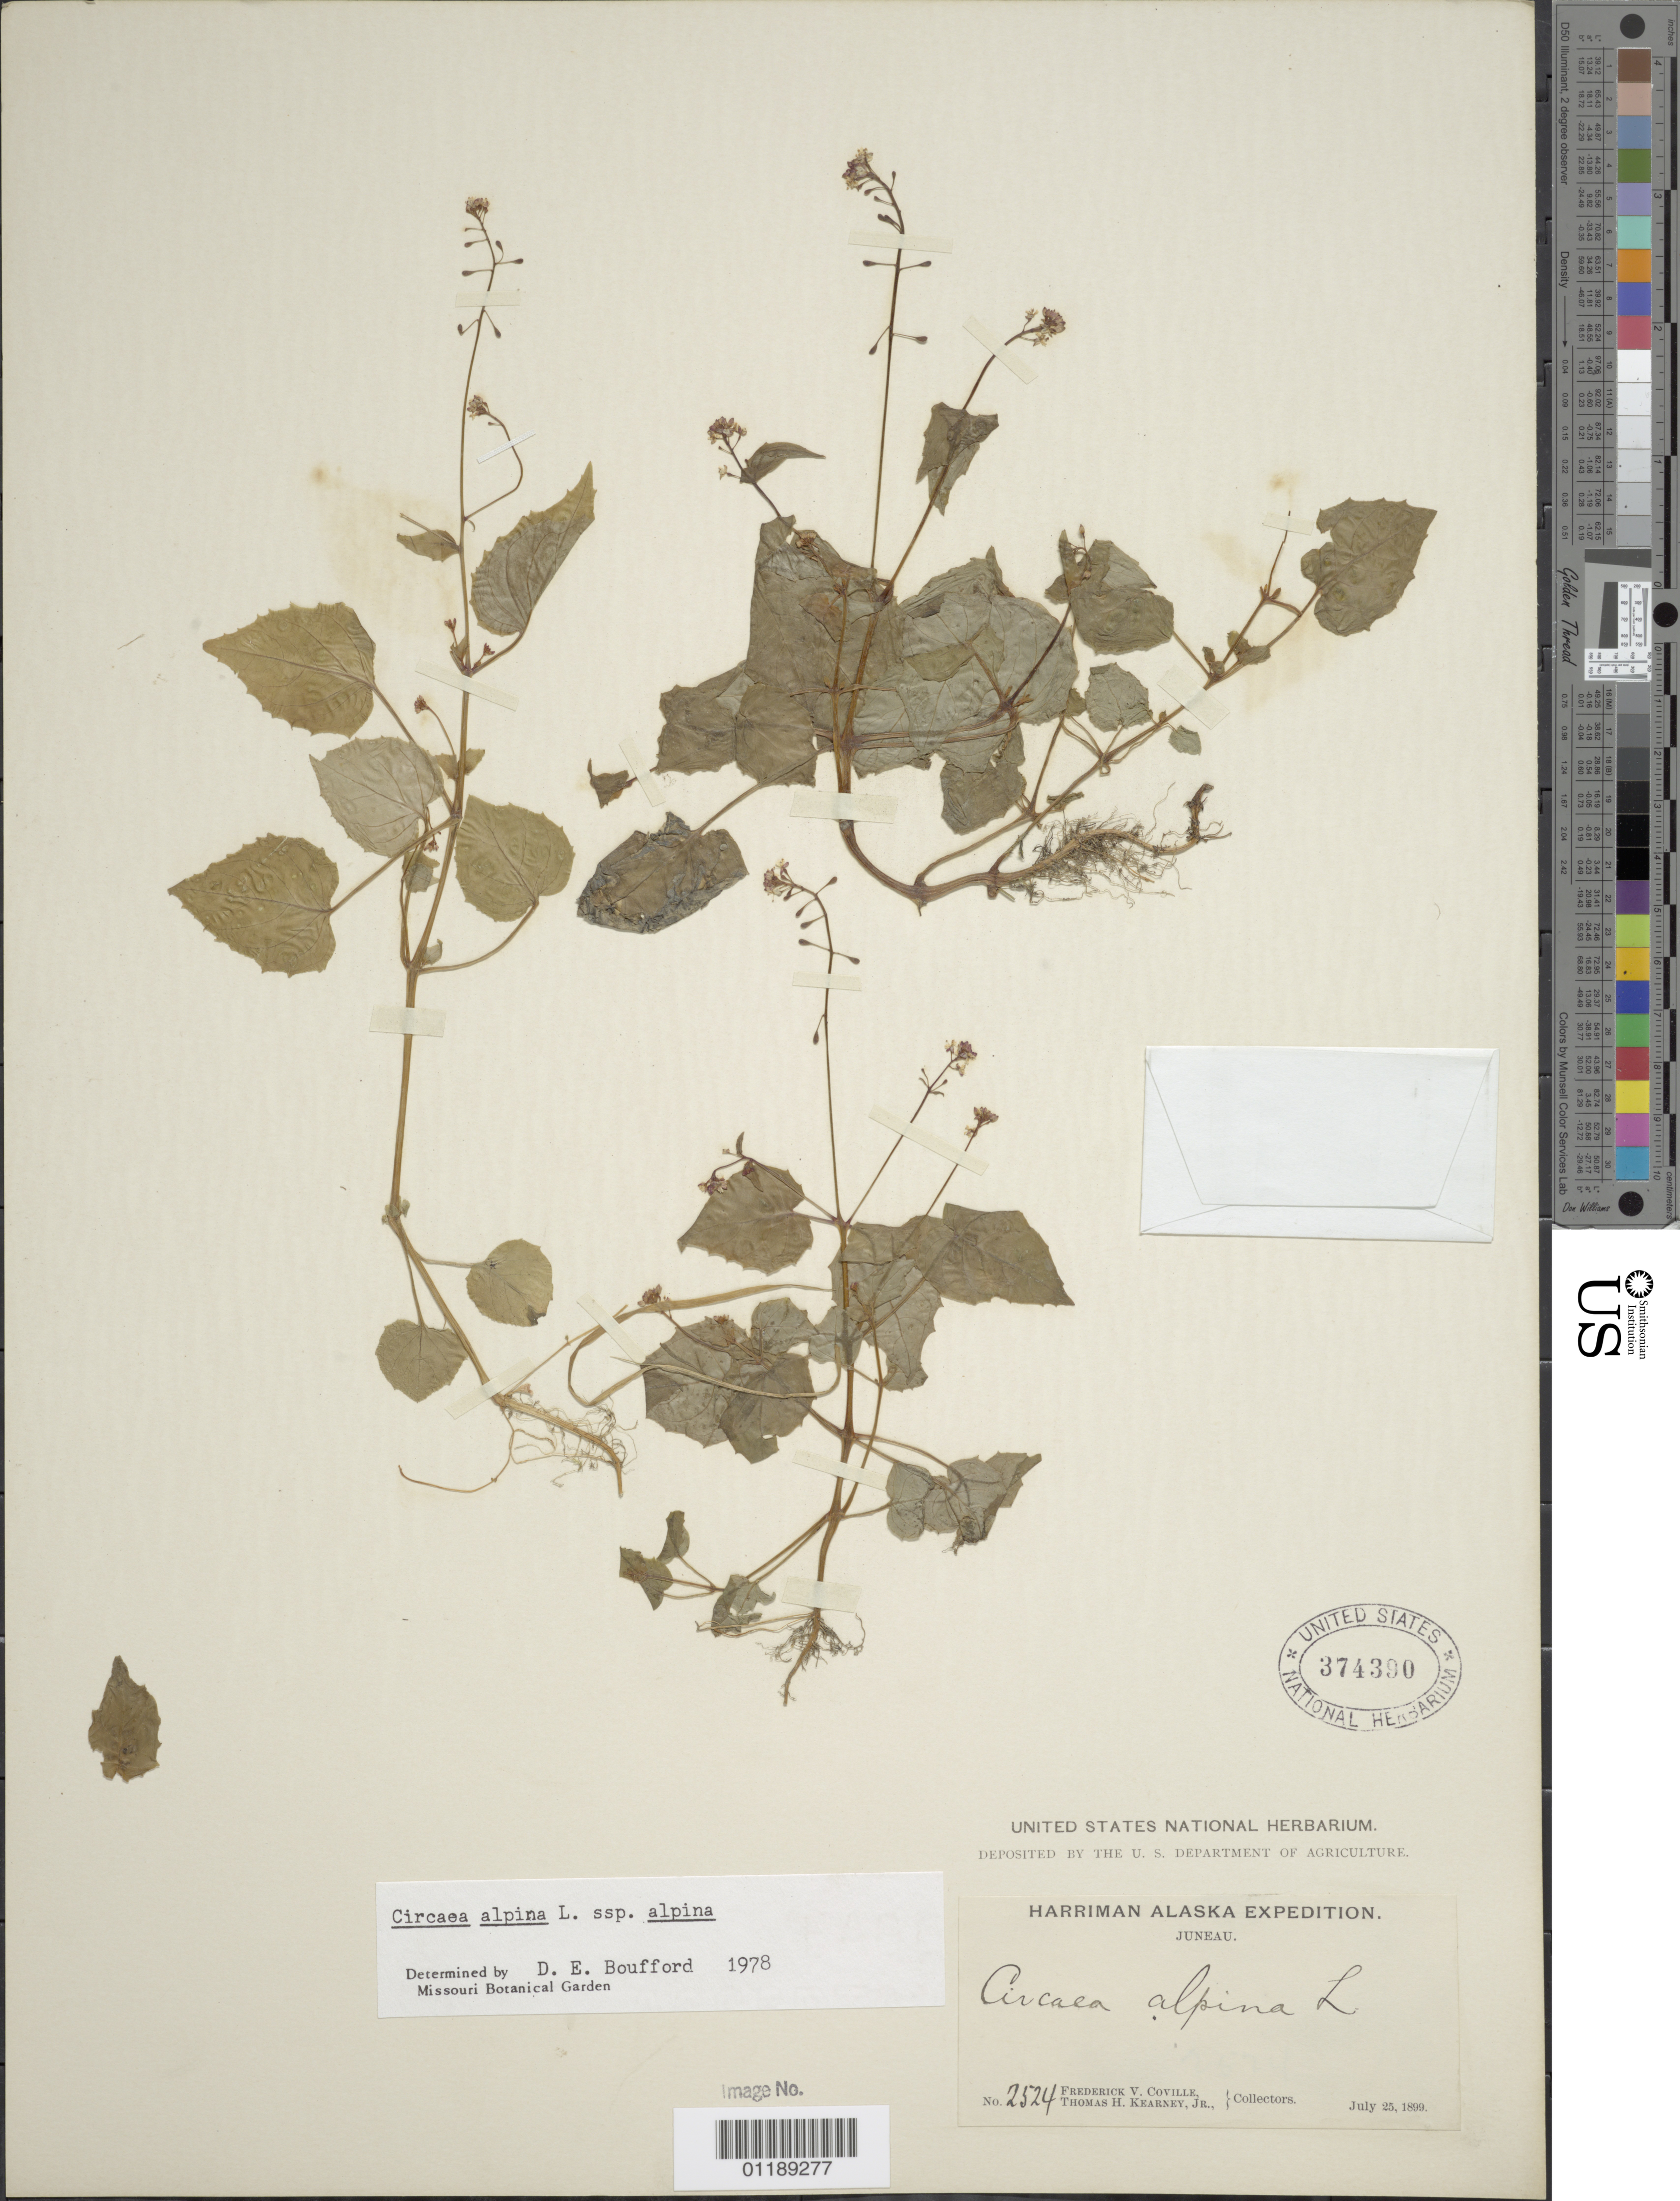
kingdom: Plantae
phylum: Tracheophyta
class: Magnoliopsida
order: Myrtales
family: Onagraceae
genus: Circaea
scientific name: Circaea alpina subsp. alpina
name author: L.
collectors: F. V. Coville & T. H. Kearney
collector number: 2524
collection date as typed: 25 Jul 1899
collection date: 1899-07-25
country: United States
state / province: Alaska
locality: Juneau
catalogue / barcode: US 374390